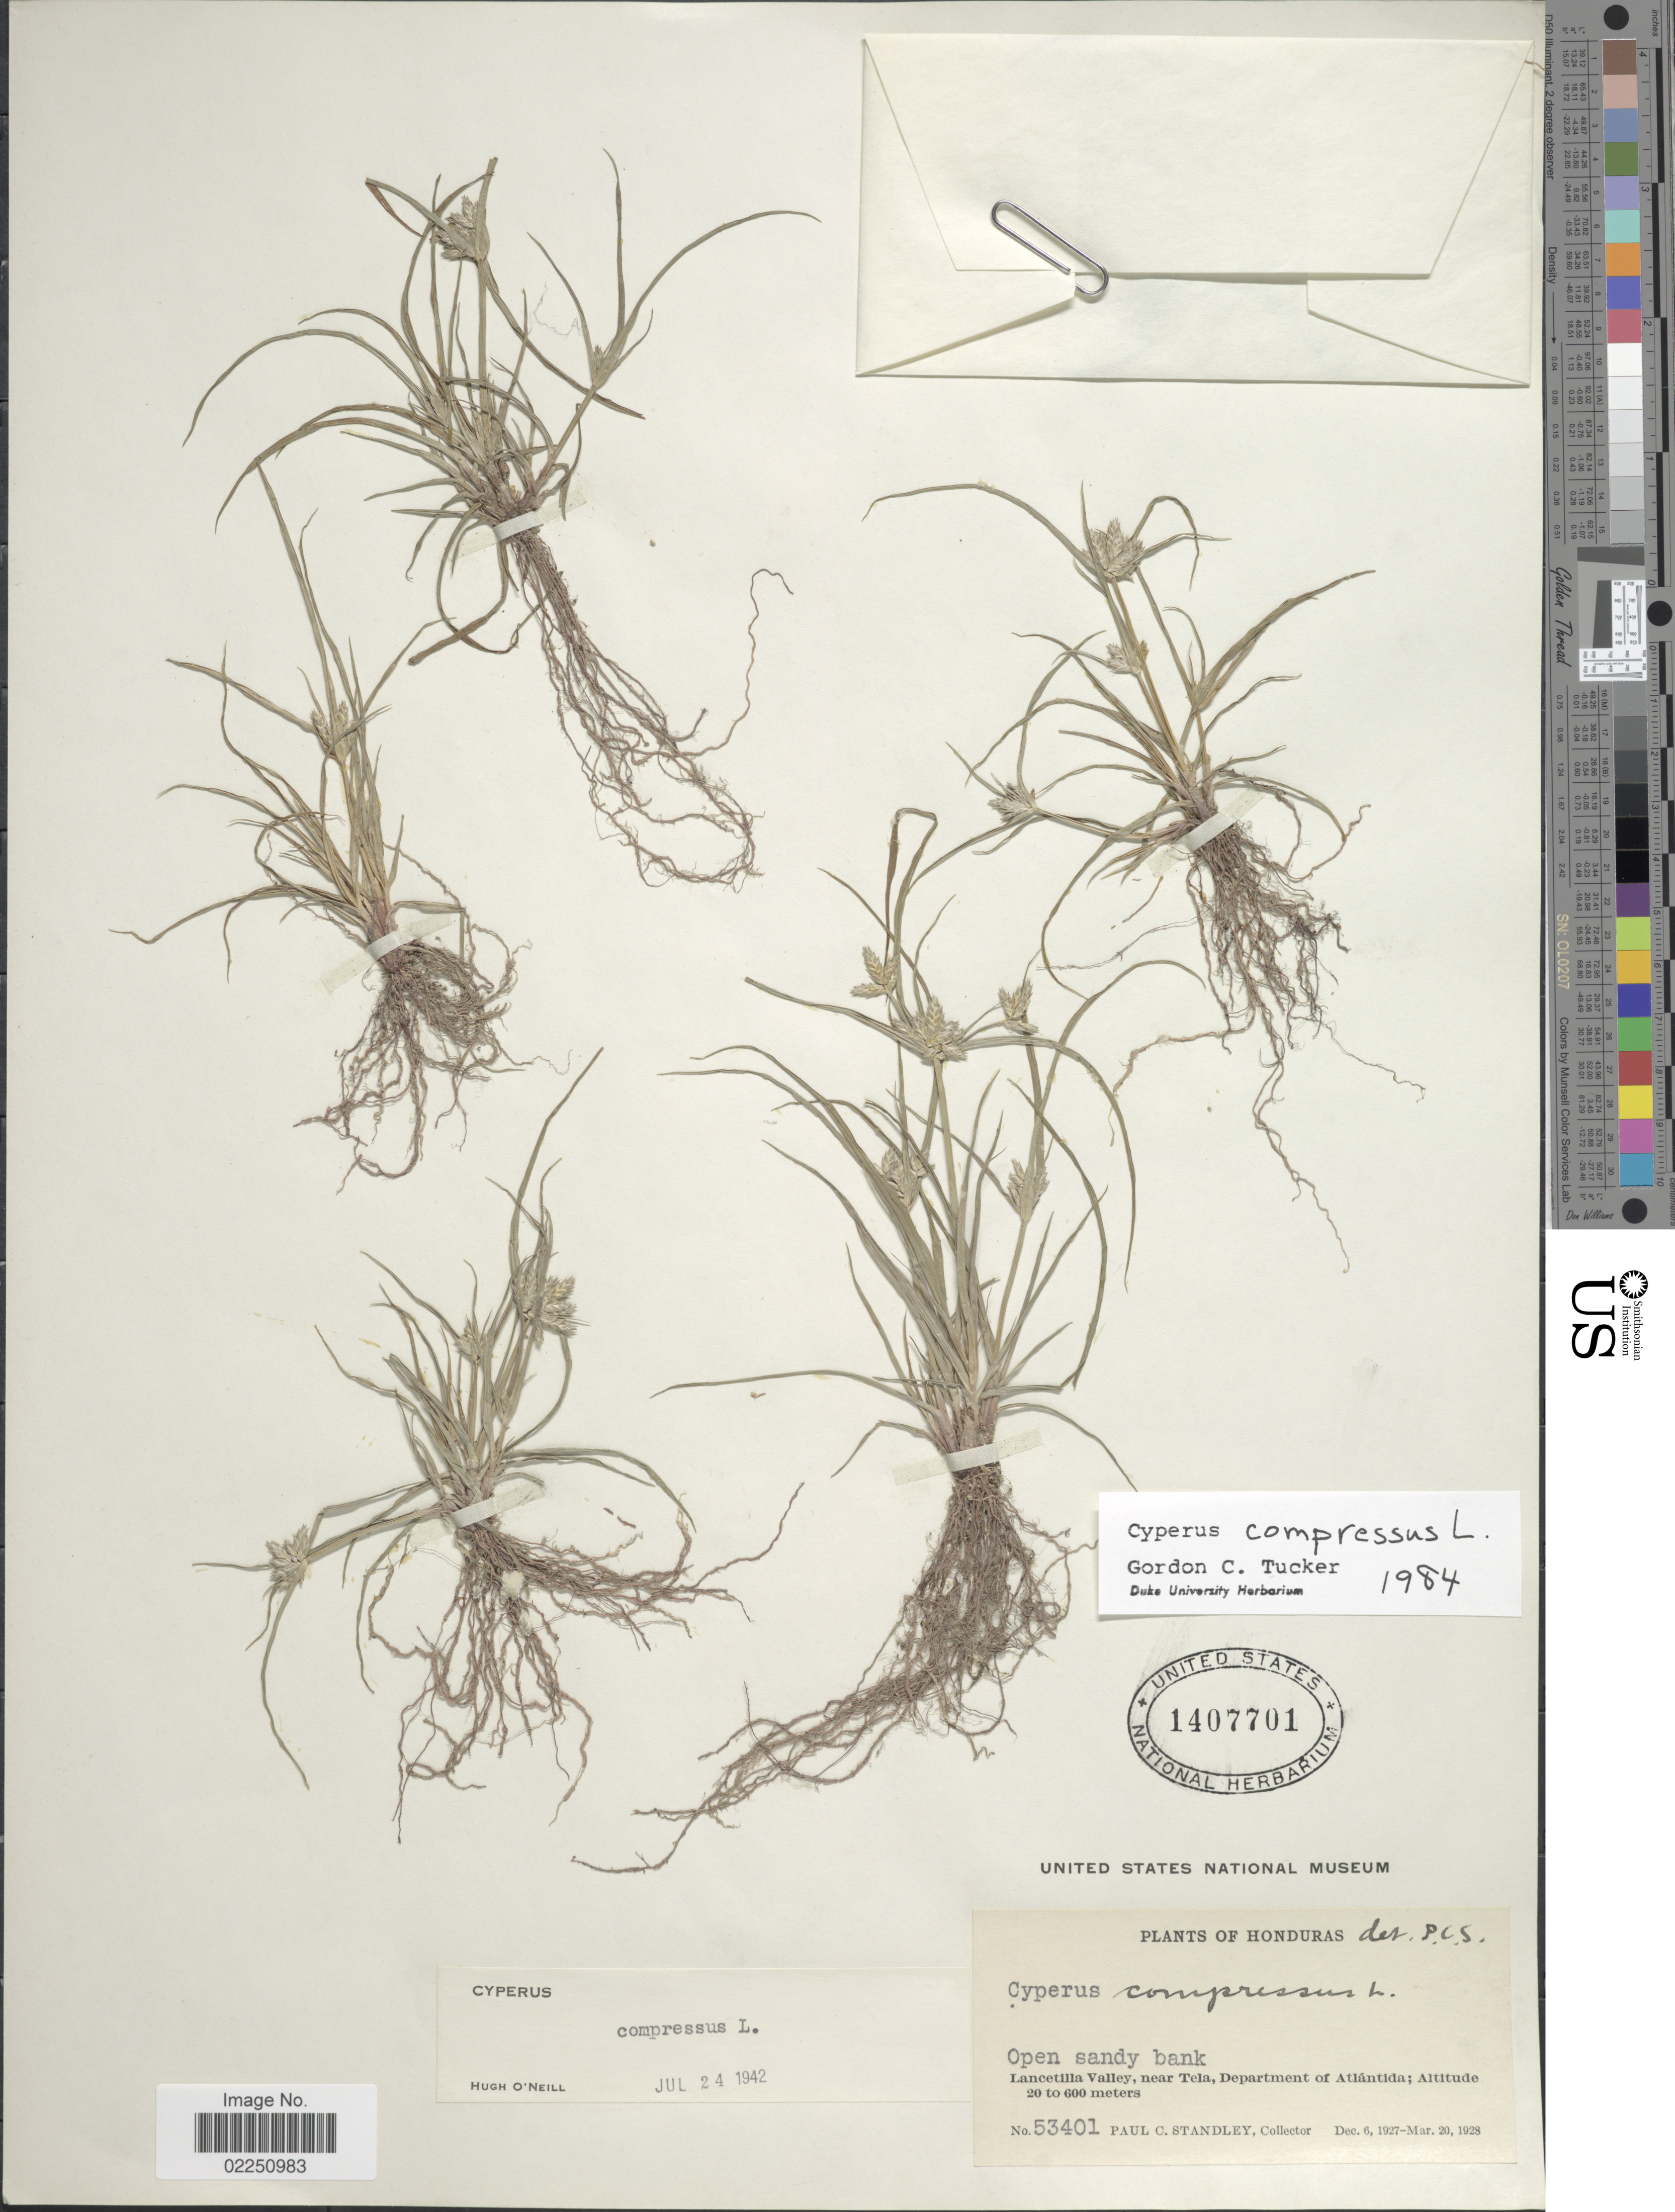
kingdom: Plantae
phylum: Tracheophyta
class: Liliopsida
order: Poales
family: Cyperaceae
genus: Cyperus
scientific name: Cyperus compressus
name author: L.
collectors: P. C. Standley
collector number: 53401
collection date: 1927-12-06/1928-03-20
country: Honduras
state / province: Atlántida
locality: Lancetilla Valley, near Tela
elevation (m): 20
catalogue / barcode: US 1407701